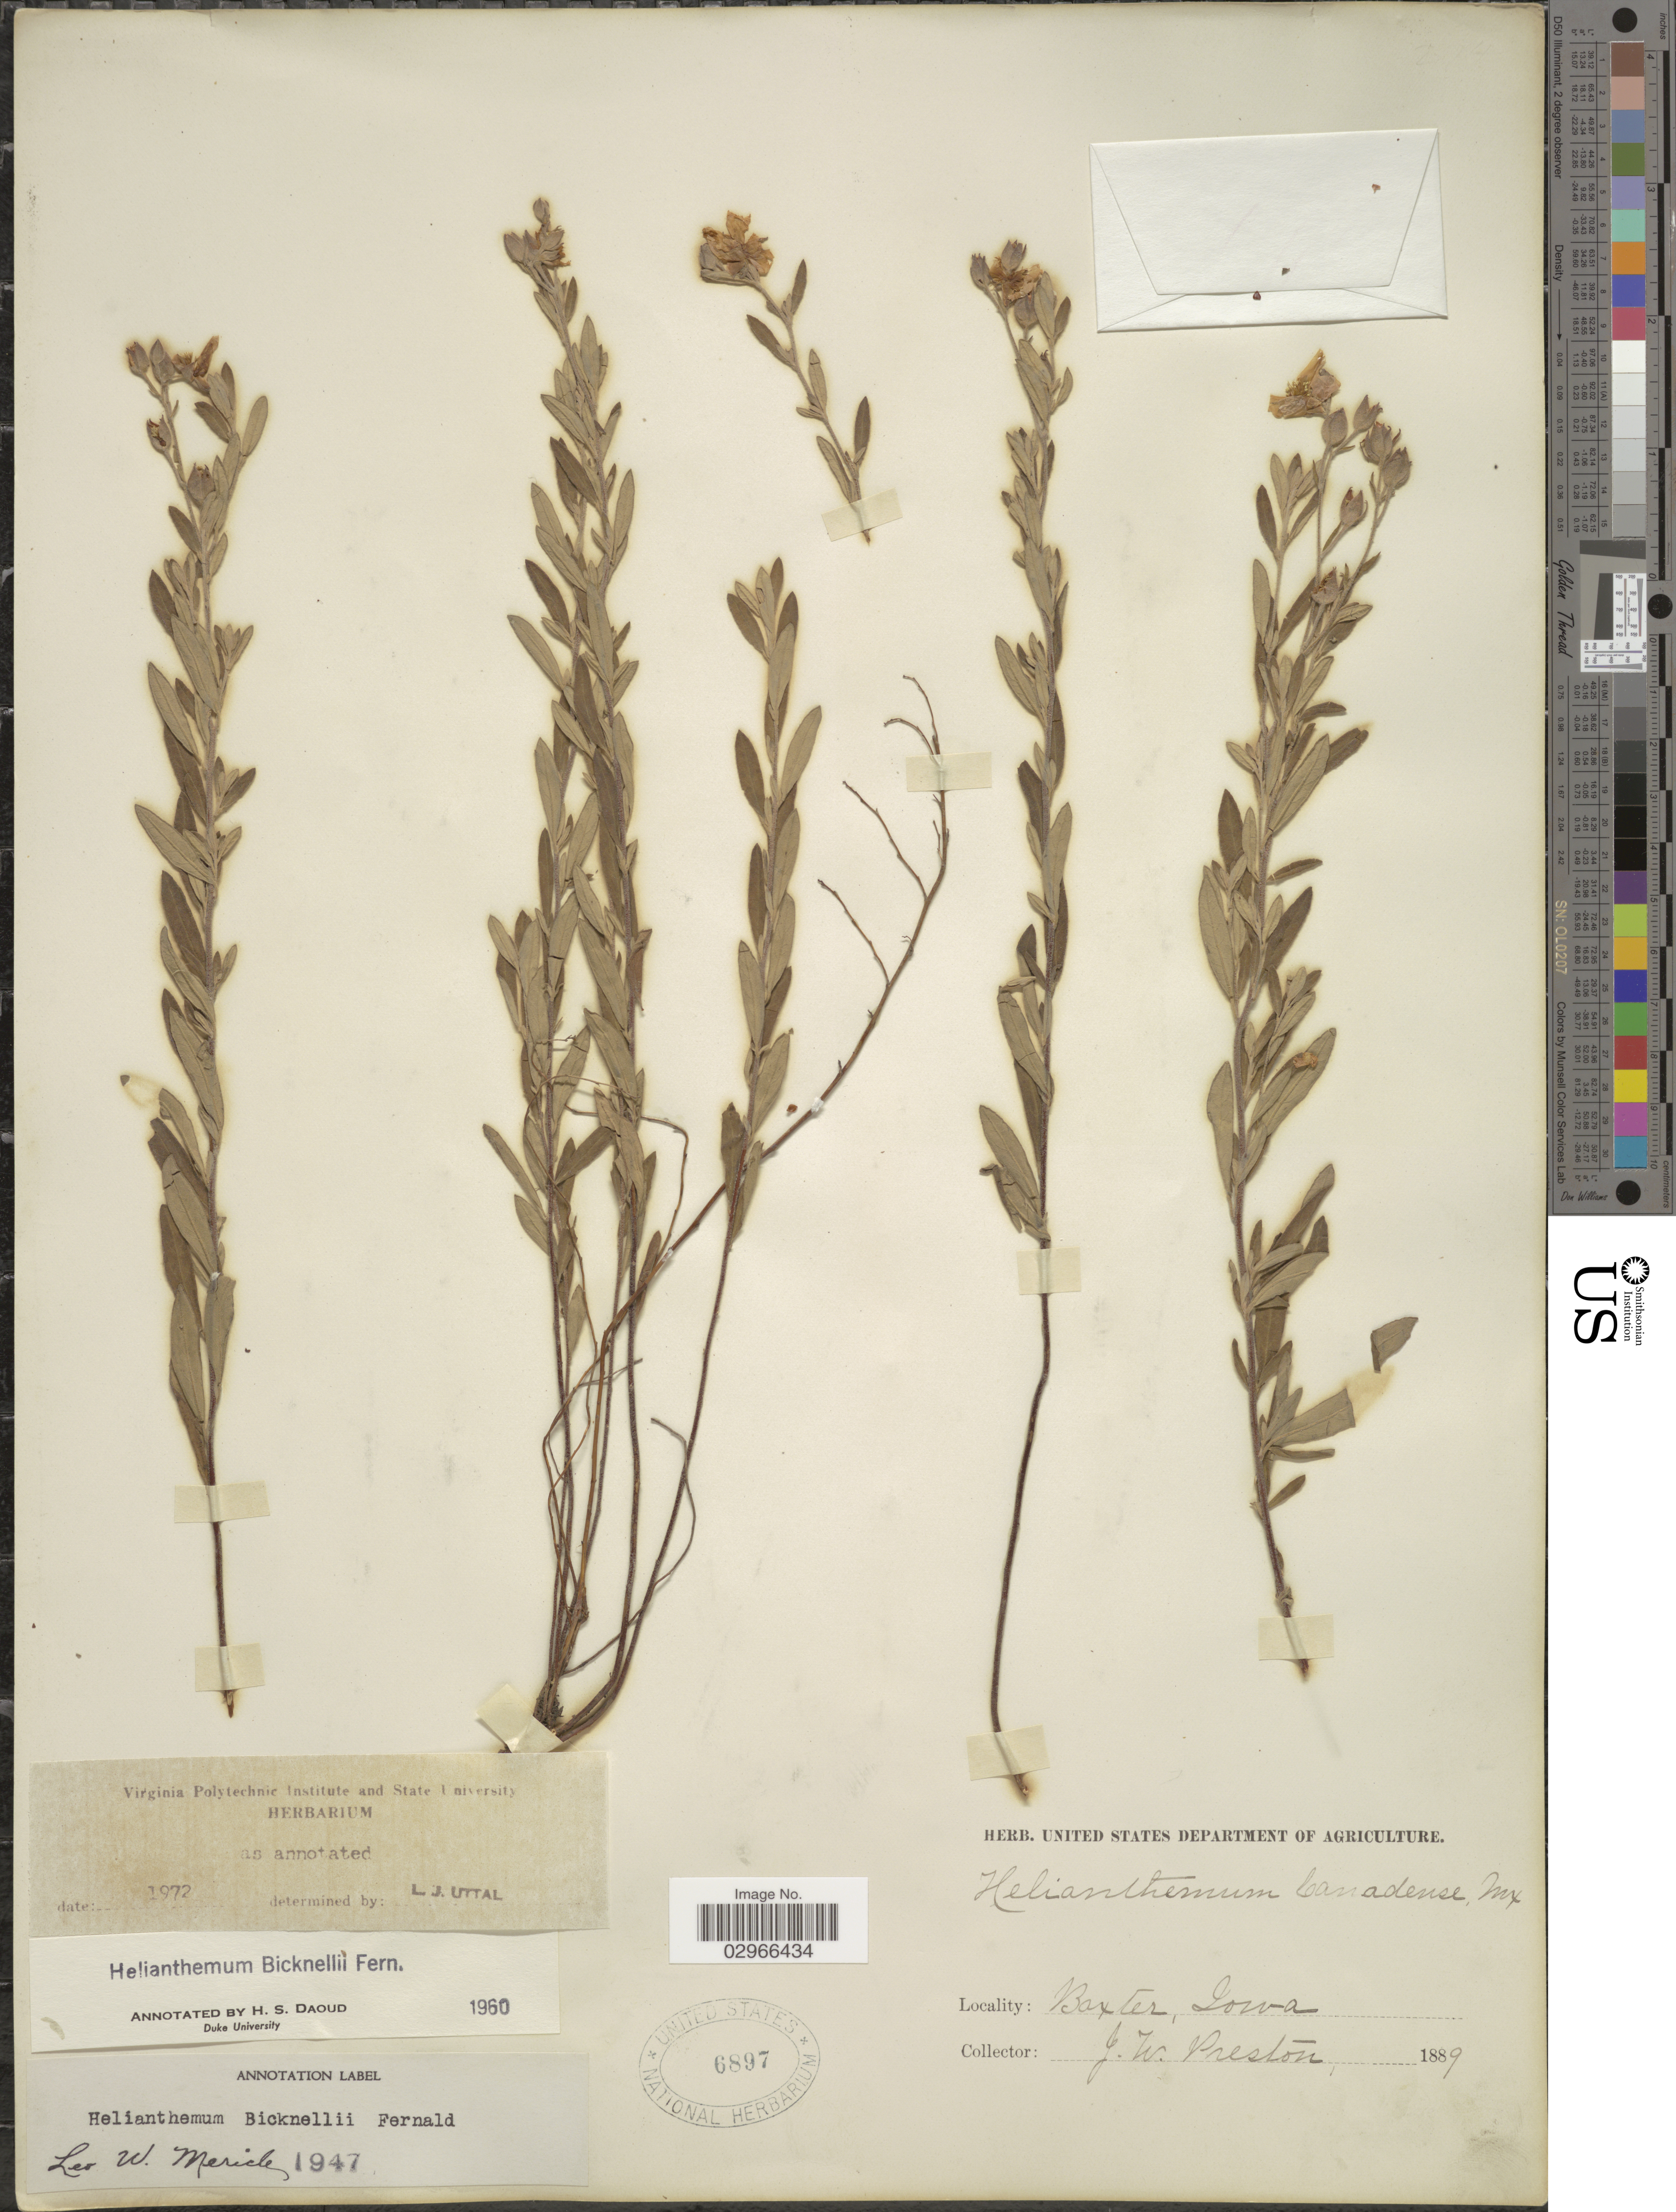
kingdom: Plantae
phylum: Tracheophyta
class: Magnoliopsida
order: Malvales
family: Cistaceae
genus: Helianthemum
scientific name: Helianthemum bicknellii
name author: Fernald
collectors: J. Preston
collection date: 1889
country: United States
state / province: Iowa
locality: Baxter.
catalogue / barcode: US 6897